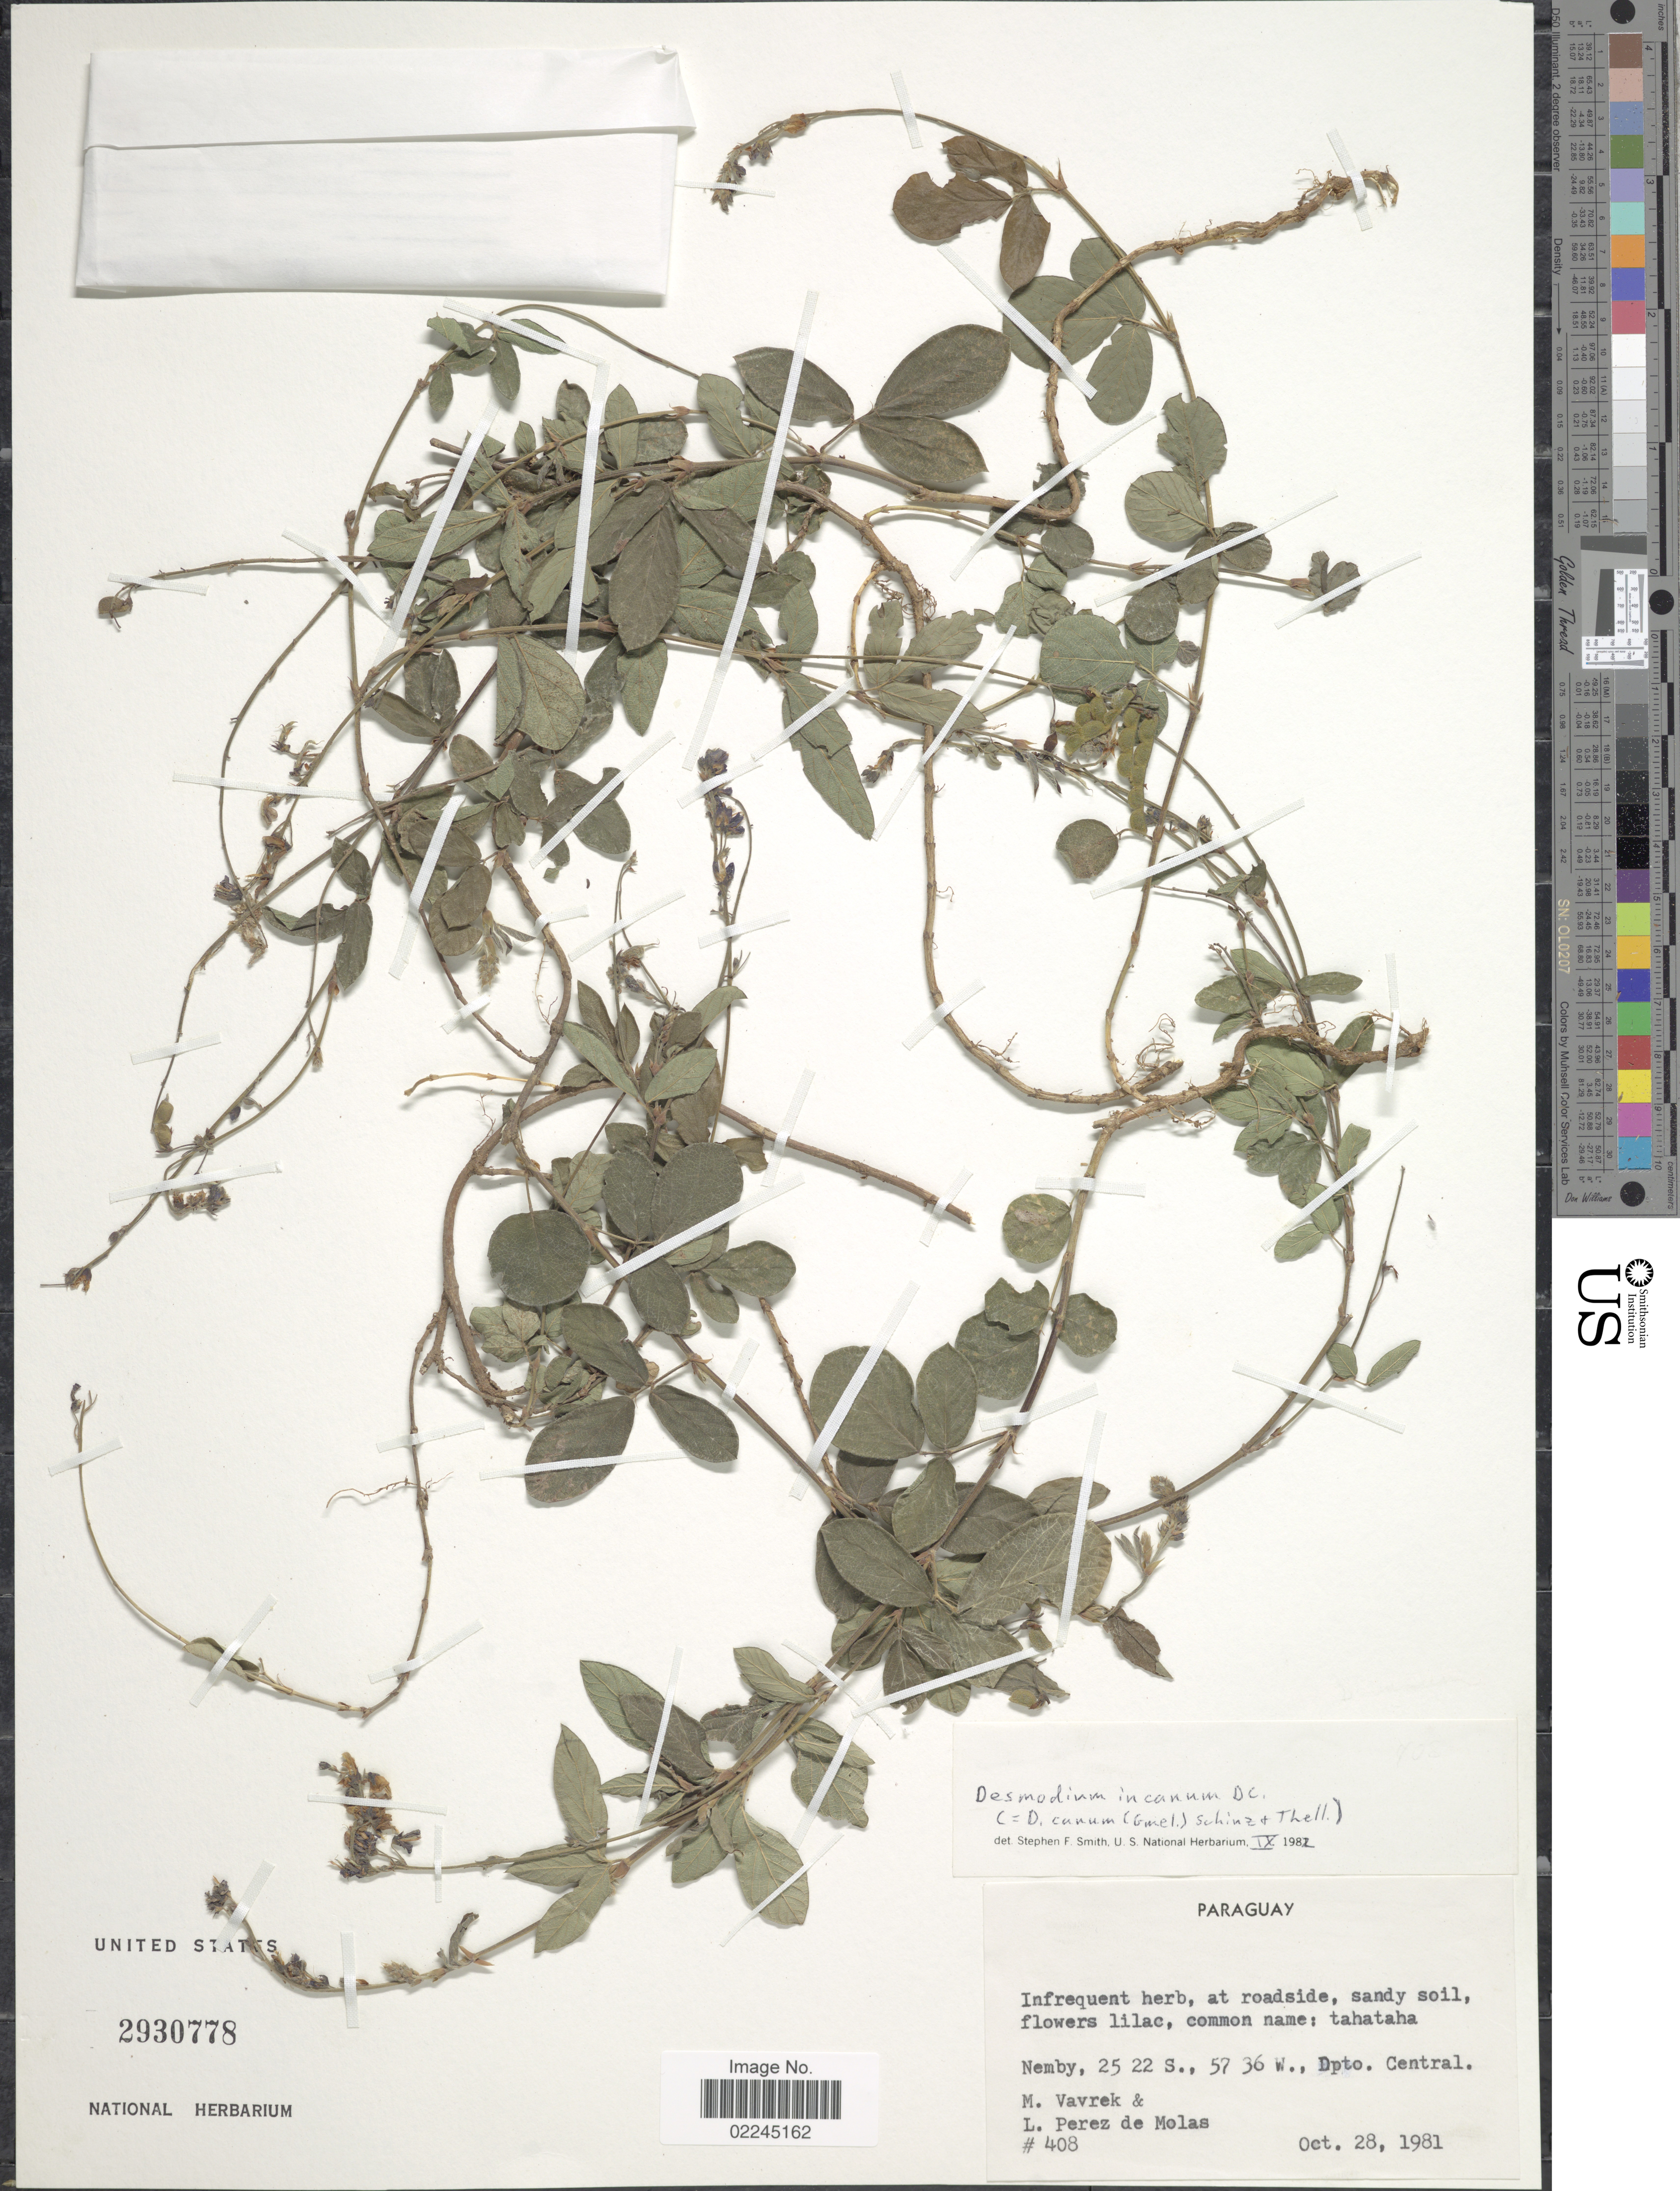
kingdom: Plantae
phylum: Tracheophyta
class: Magnoliopsida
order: Fabales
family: Fabaceae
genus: Desmodium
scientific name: Desmodium incanum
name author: (Sw.) DC.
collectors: M. Vavrek & L. Perez de Molas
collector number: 408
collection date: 1981-10-28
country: Paraguay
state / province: Central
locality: Nemby, Dpto. Central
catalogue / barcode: US 2930778